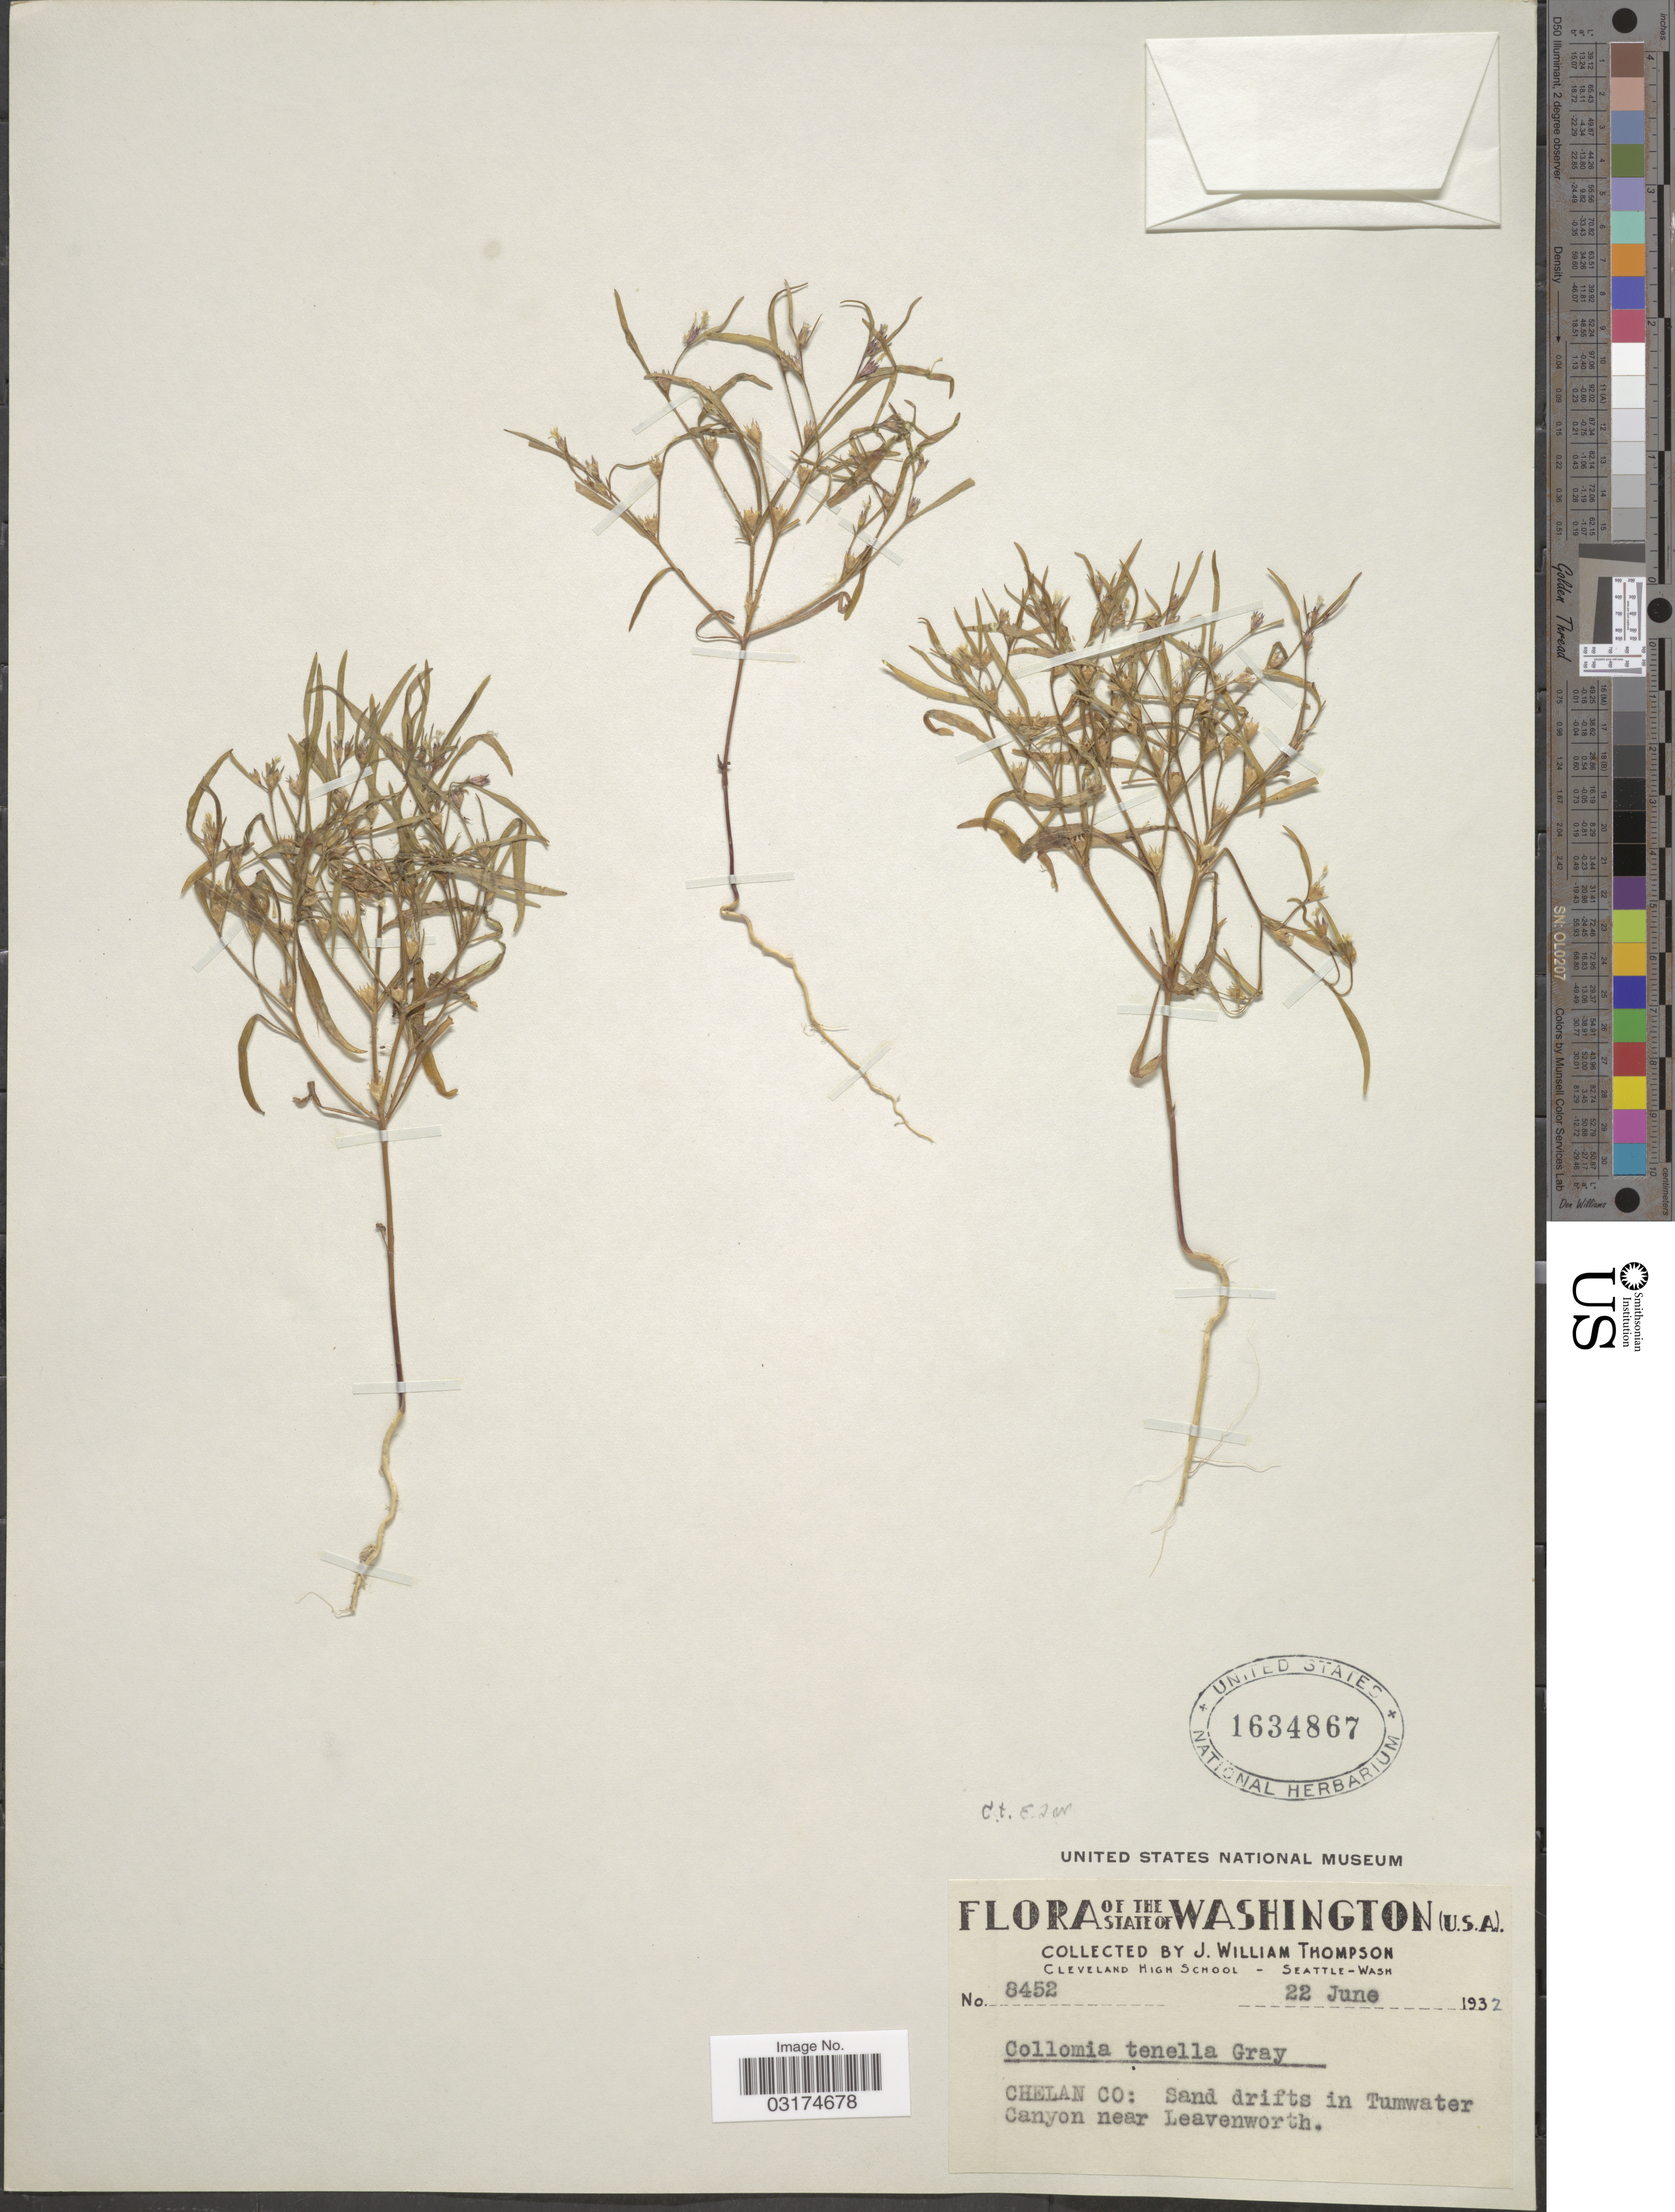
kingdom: Plantae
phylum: Tracheophyta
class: Magnoliopsida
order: Ericales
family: Polemoniaceae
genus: Collomia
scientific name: Collomia tenella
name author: A. Gray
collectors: J. W. Thompson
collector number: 8452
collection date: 1932-06-22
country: United States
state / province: Washington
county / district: Chelan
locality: Chelan Co: Tumwater Canyon near Leavenworth.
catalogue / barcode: US 1634867